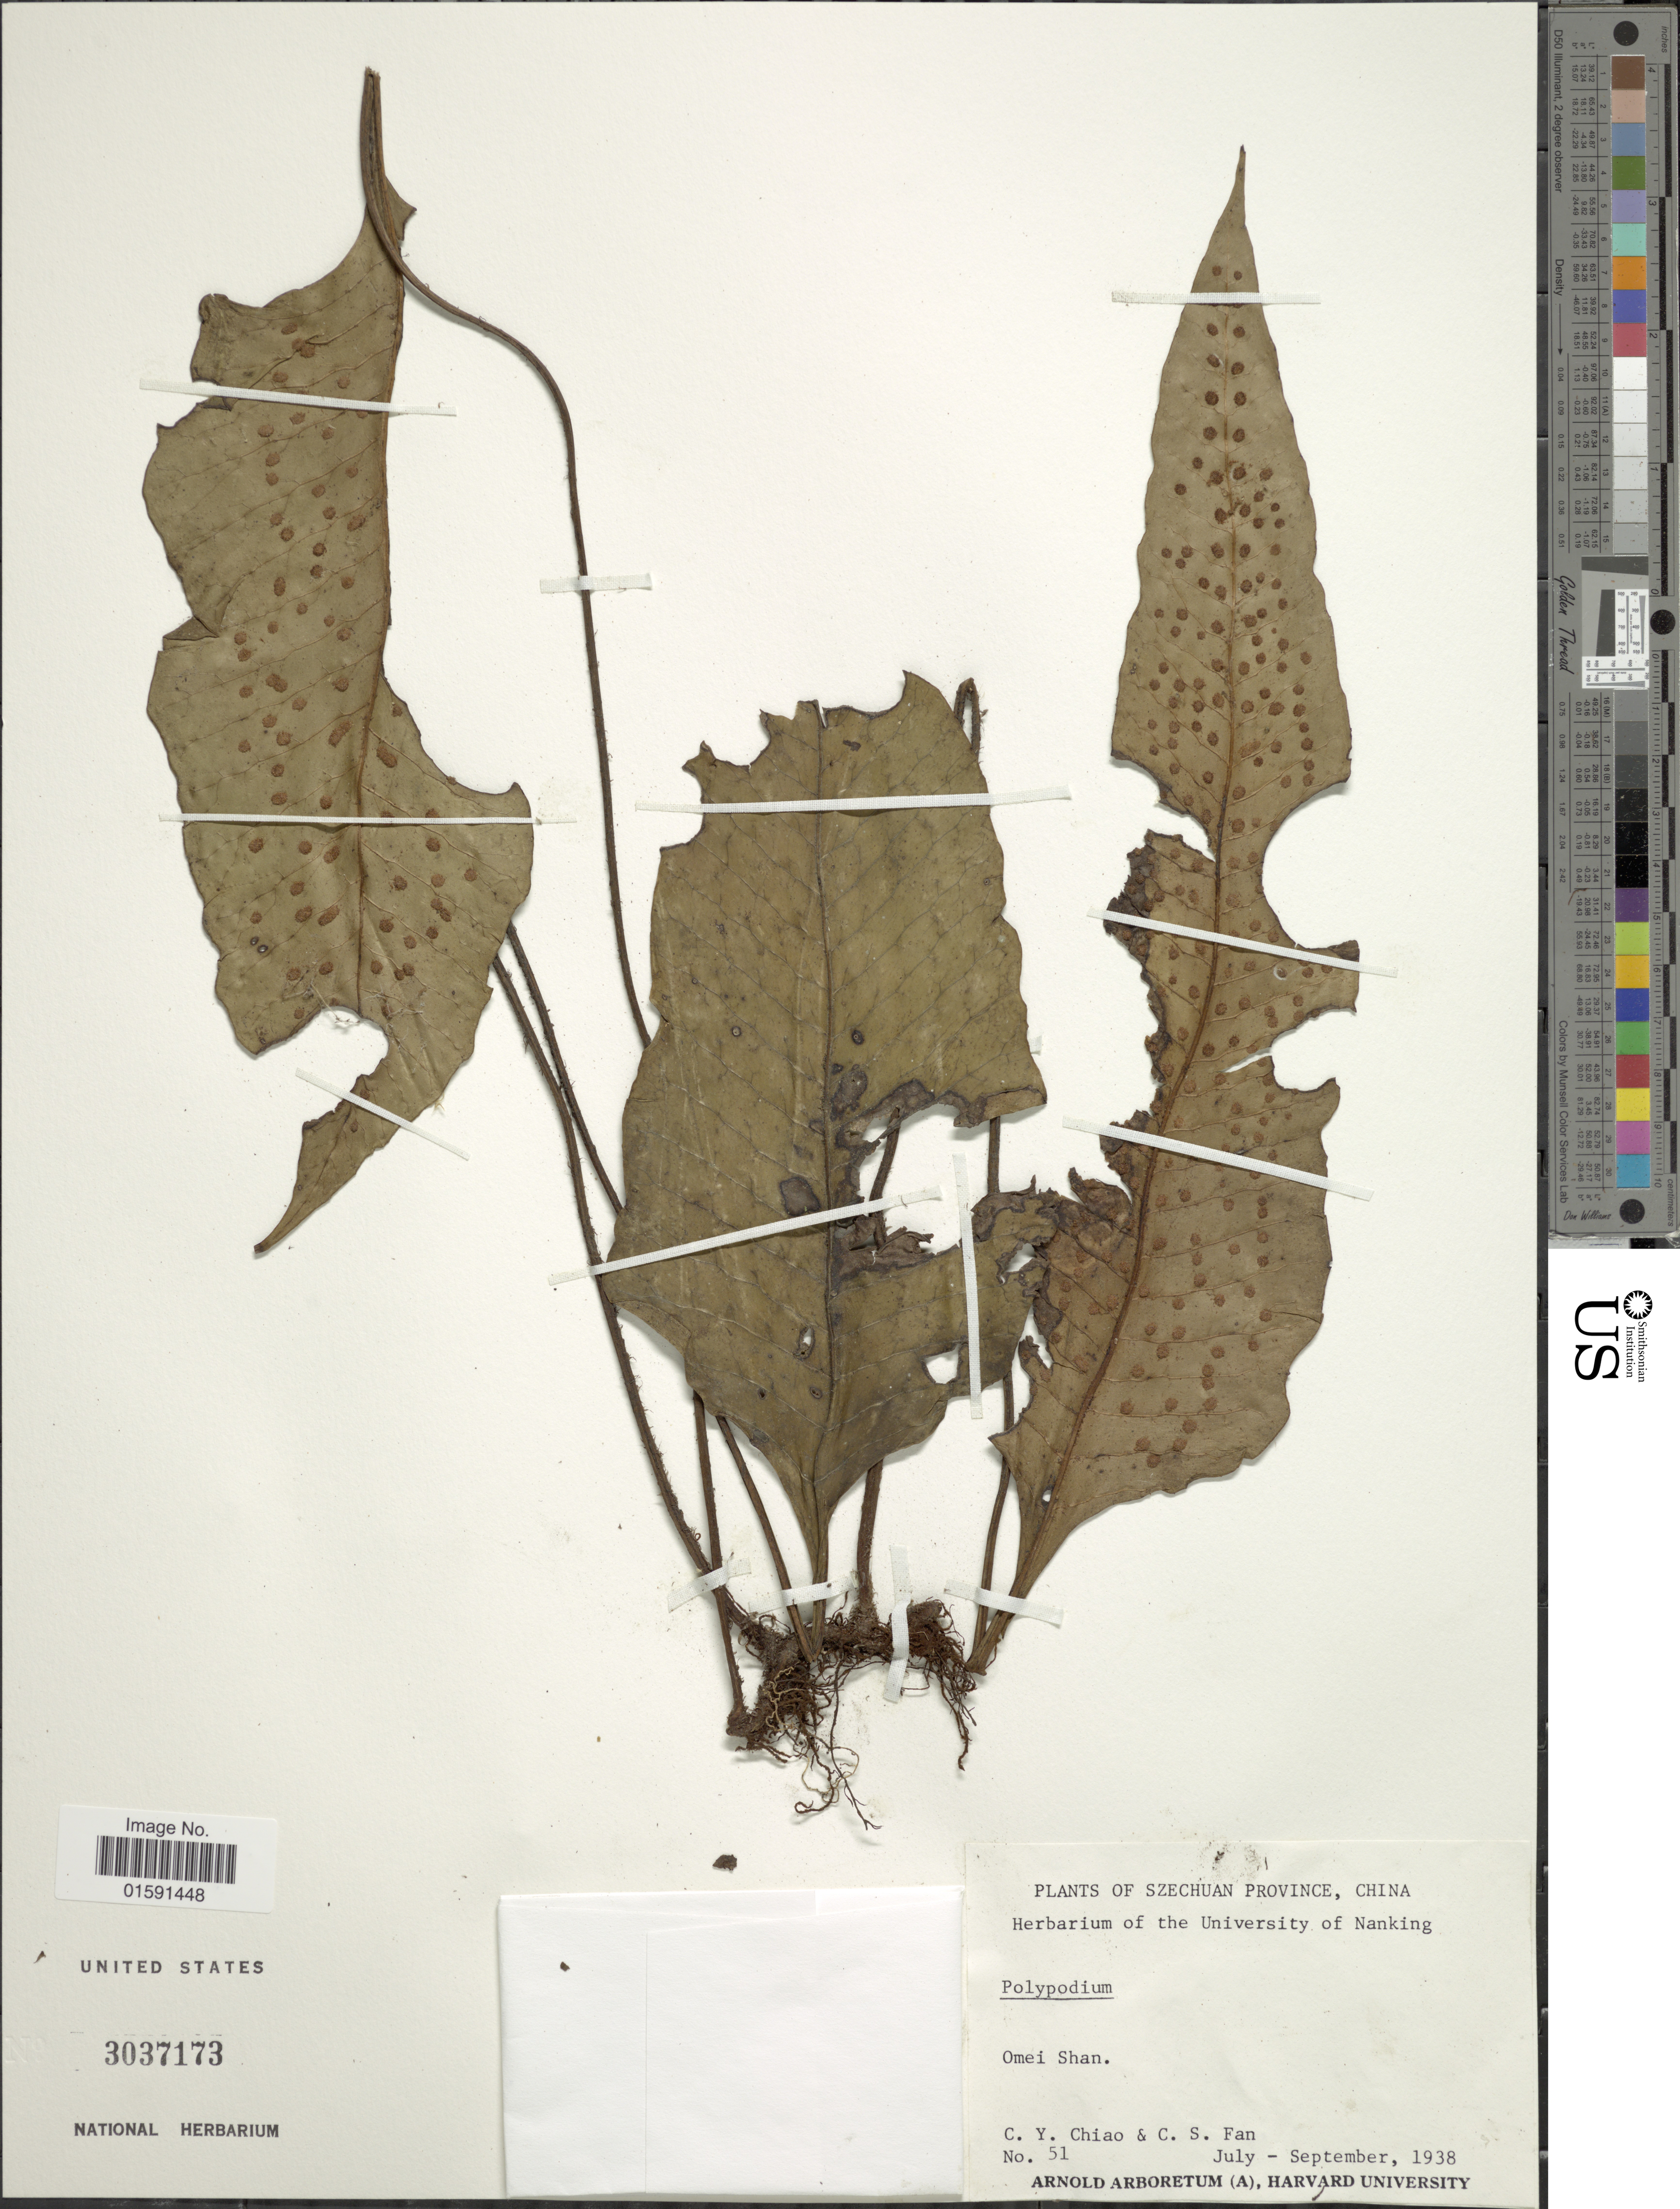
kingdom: Plantae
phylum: Tracheophyta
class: Polypodiopsida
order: Polypodiales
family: Polypodiaceae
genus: Selliguea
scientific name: Selliguea sp.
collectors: C. Y. Chiao & C. S. Fan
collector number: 51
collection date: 1938-07/1938-09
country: China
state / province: Sichuan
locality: Szechuan Province, China. Omei Shan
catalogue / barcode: US 3037173